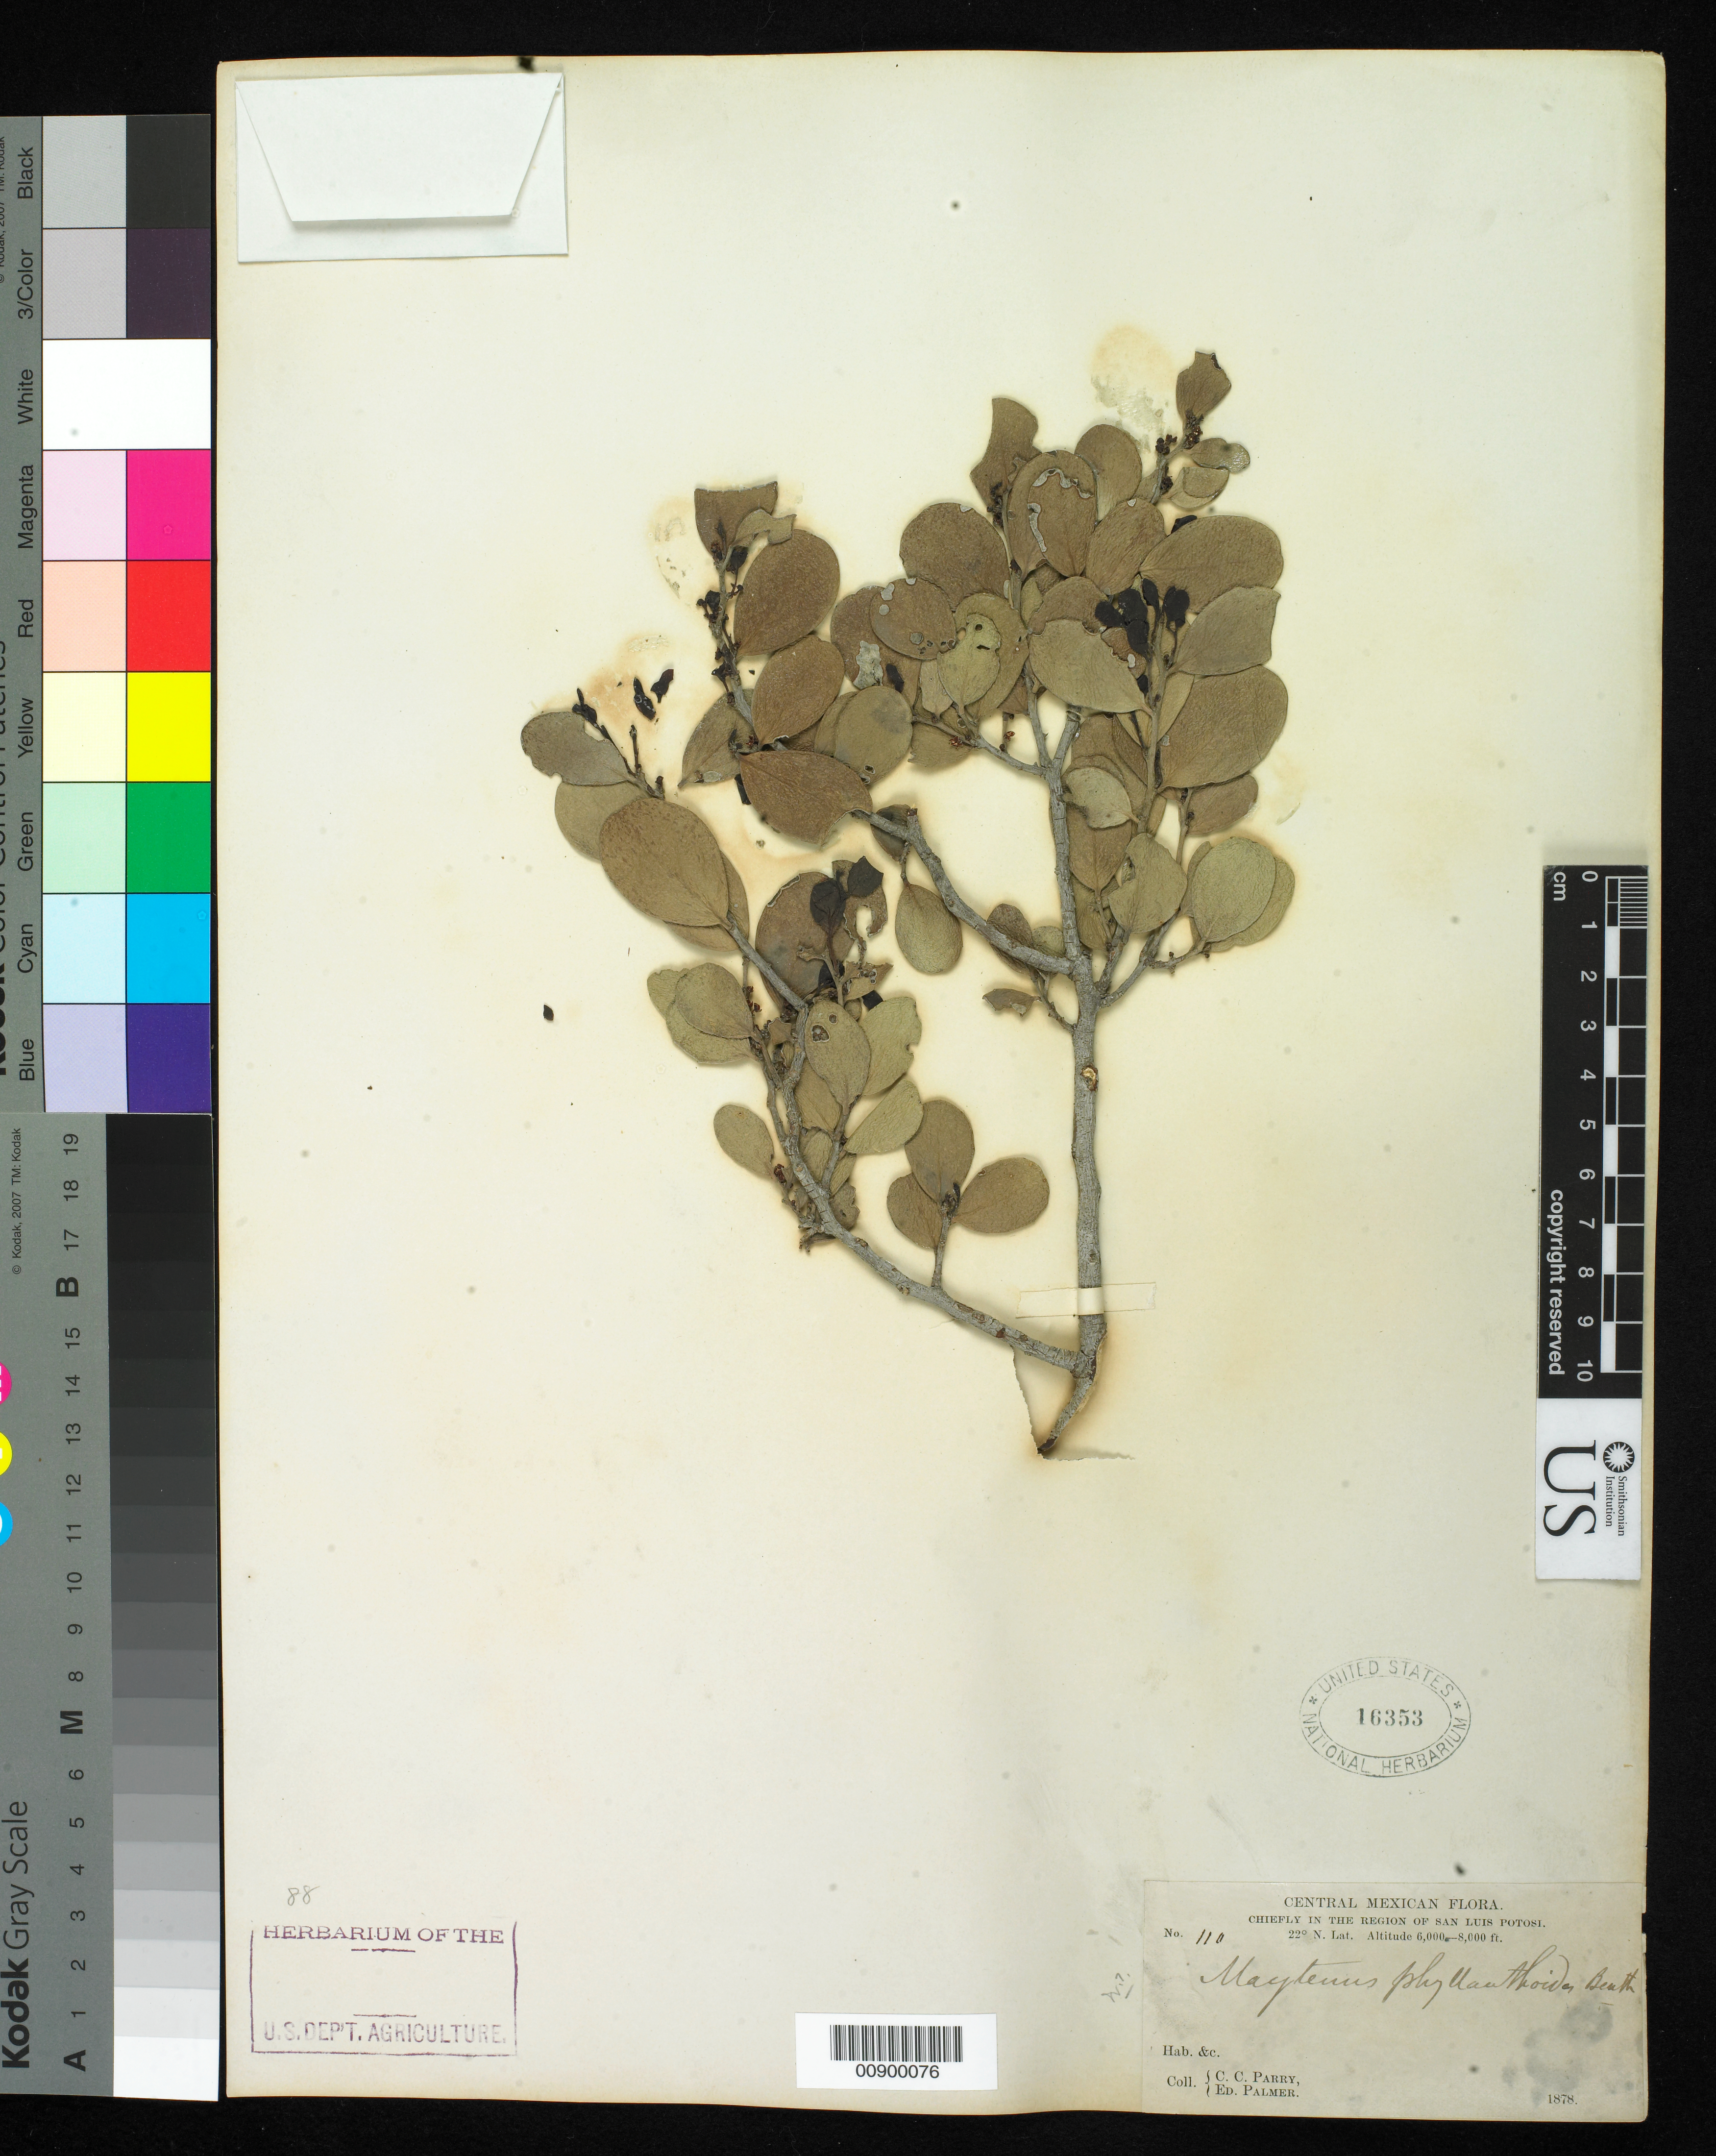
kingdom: Plantae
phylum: Tracheophyta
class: Magnoliopsida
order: Celastrales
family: Celastraceae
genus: Tricerma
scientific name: Tricerma phyllanthoides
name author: (Benth.) Lundell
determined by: Strong, Mark T., (BOT), Smithsonian Institution - National Museum of Natural History (UNITED STATES)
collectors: C. C. Parry & E. Palmer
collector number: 110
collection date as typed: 1878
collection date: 1878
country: Mexico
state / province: San Luis Potosí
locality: Chiefly in the region of San Luis Potosí.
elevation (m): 1829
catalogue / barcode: US 16353